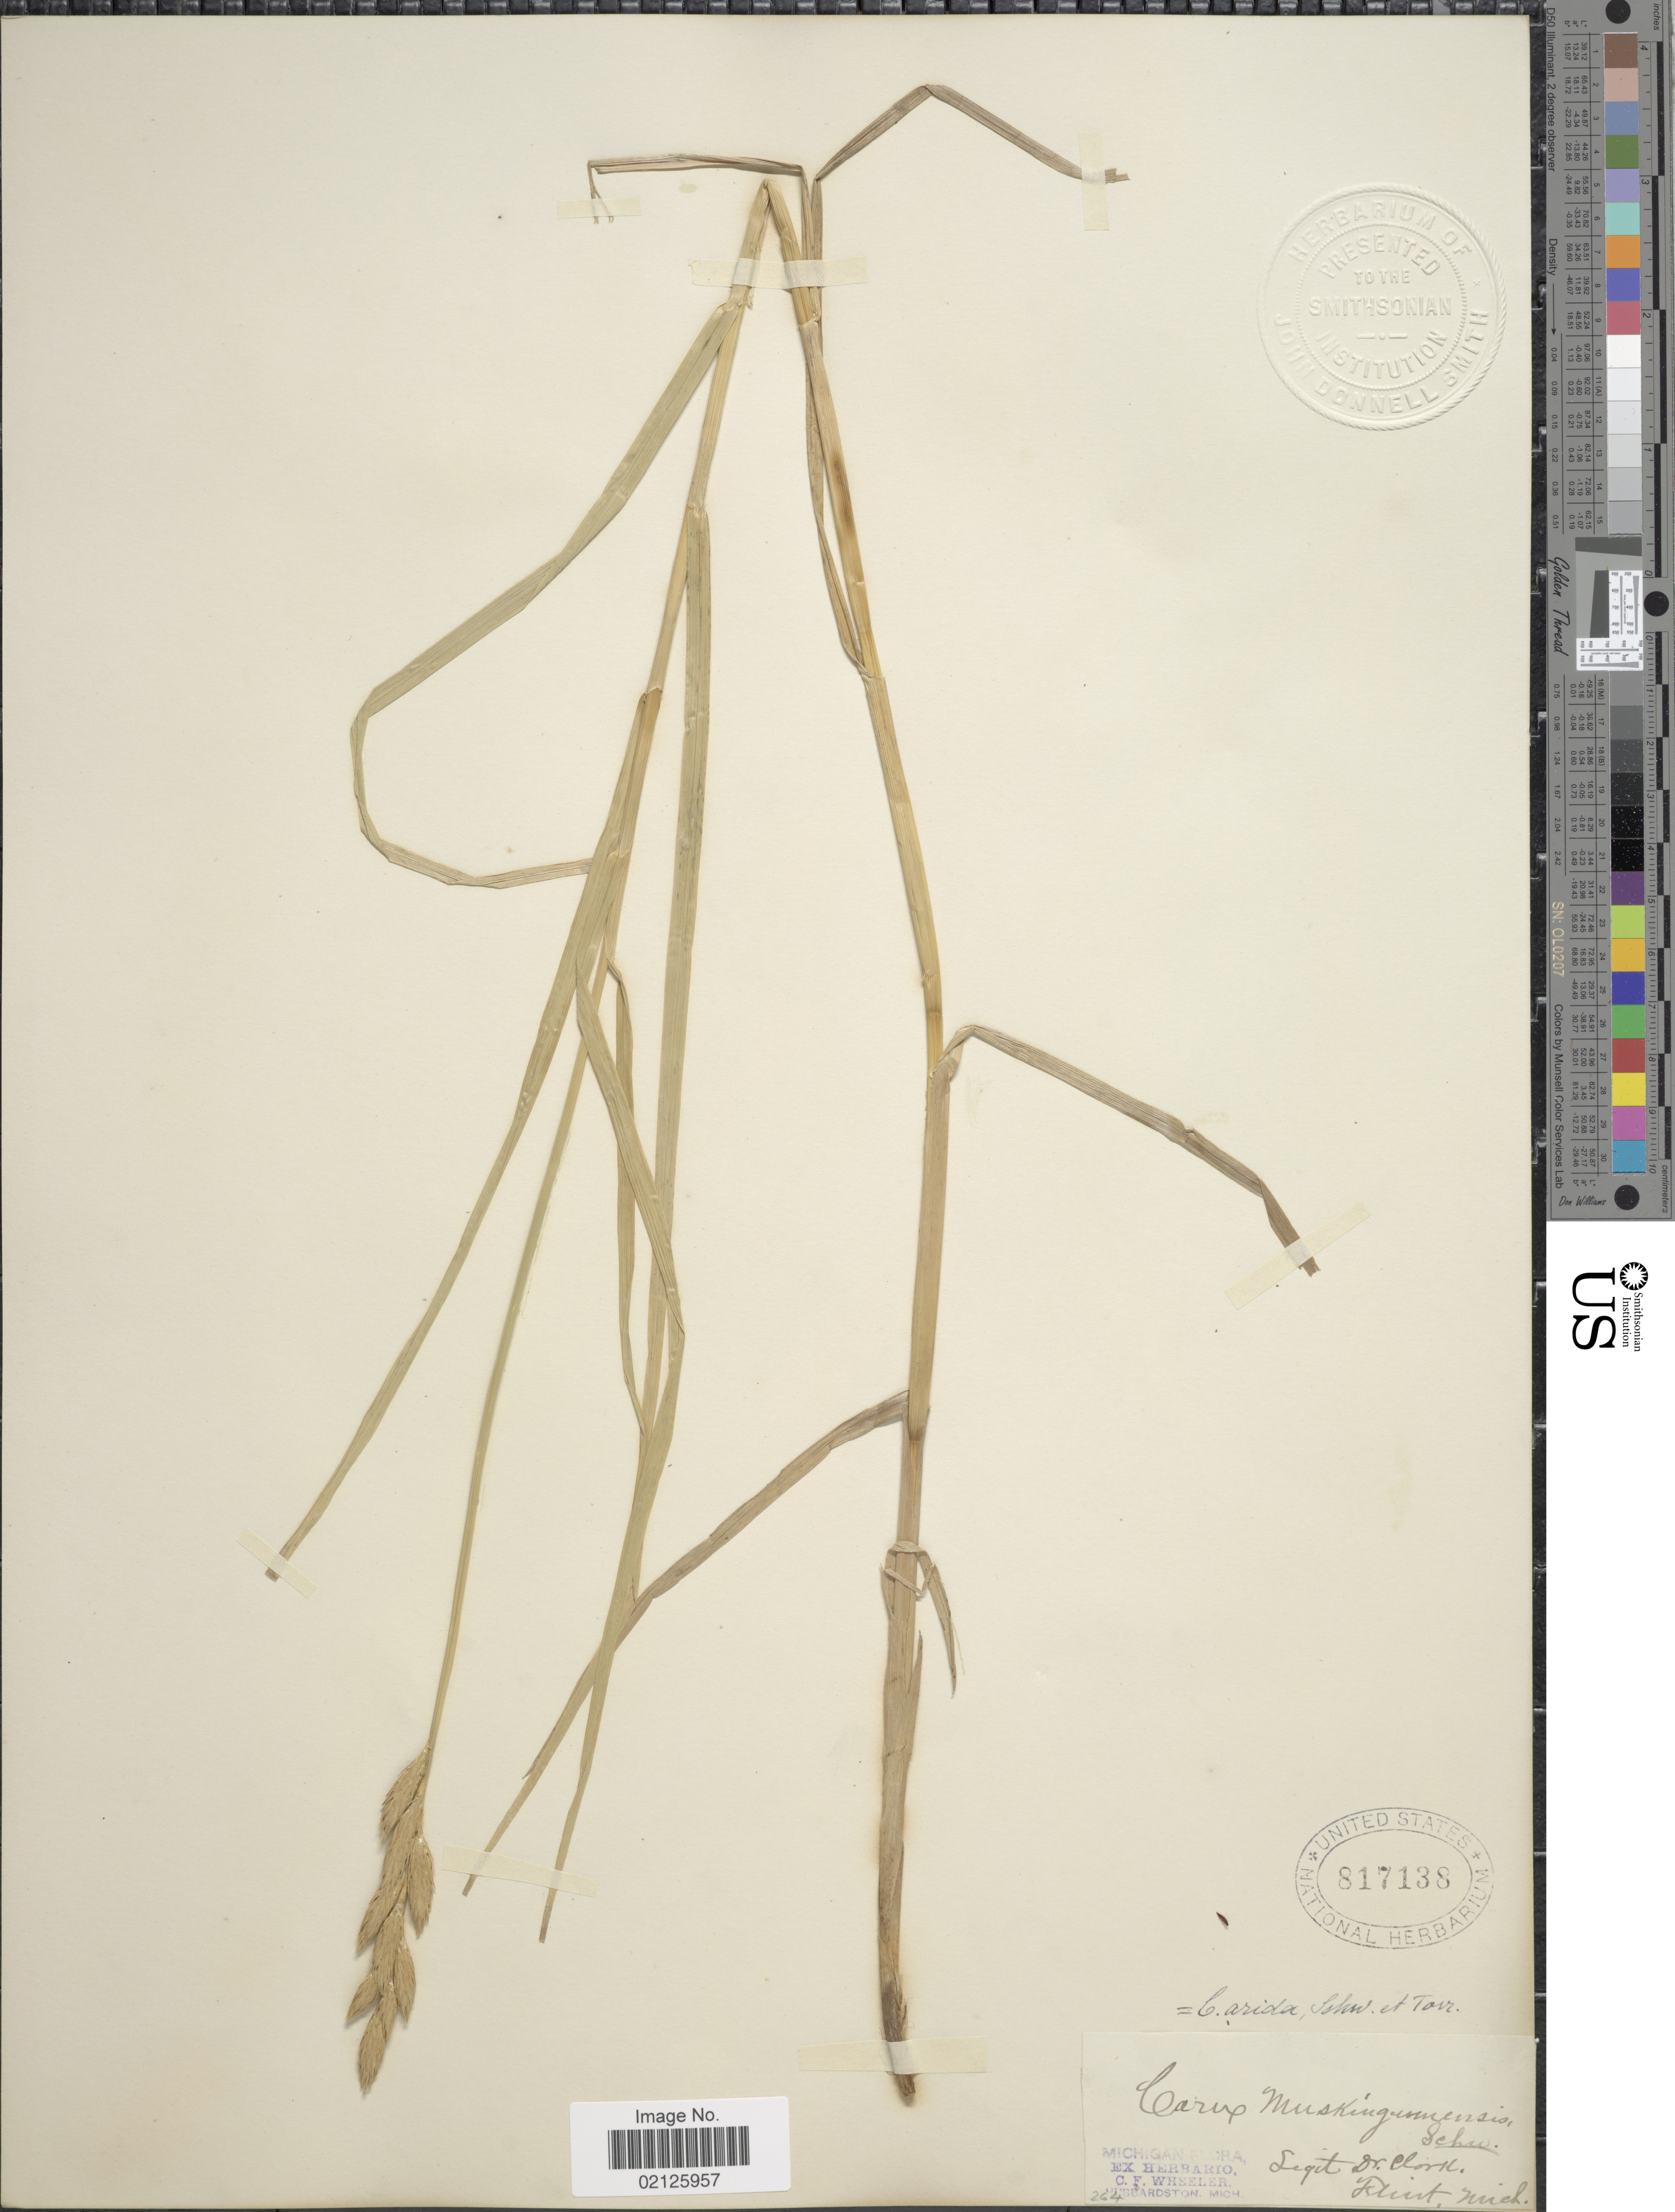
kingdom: Plantae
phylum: Tracheophyta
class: Liliopsida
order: Poales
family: Cyperaceae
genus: Carex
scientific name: Carex muskingumensis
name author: Schwein.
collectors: -- Clark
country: United States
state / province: Michigan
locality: Flint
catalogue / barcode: US 817138